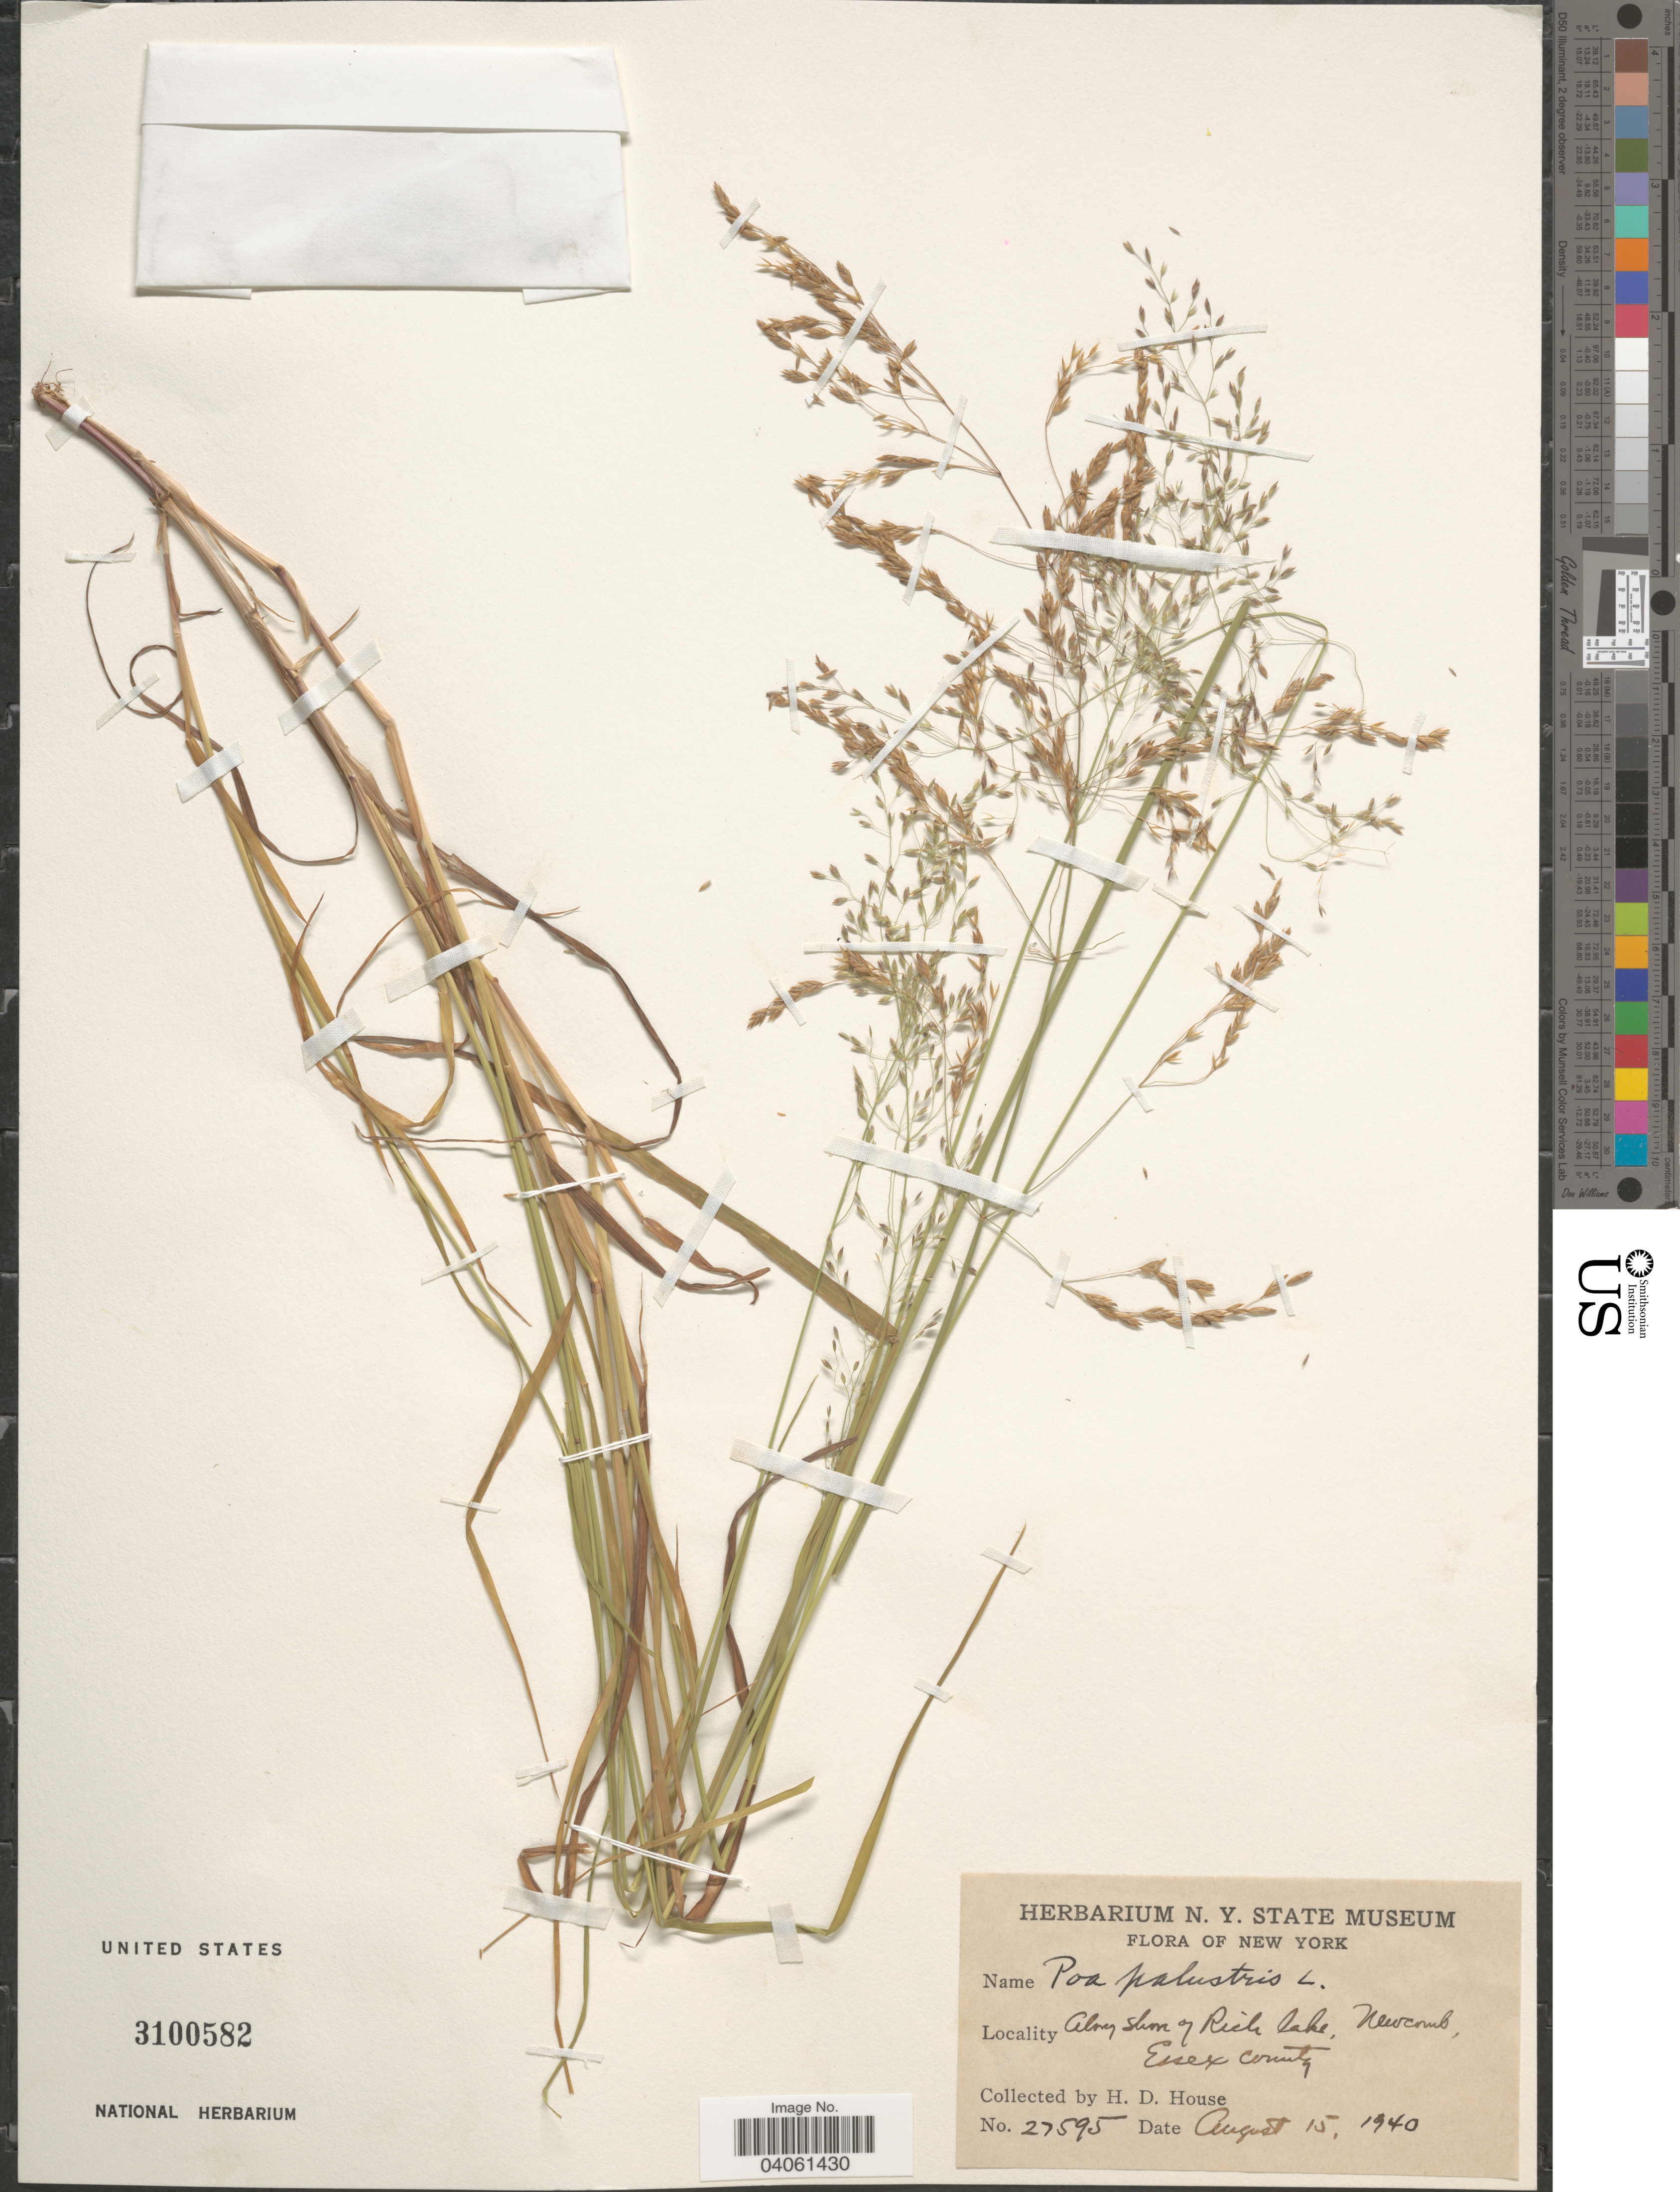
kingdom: Plantae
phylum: Tracheophyta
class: Liliopsida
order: Poales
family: Poaceae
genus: Poa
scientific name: Poa palustris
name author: L.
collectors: H. D. House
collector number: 27595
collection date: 1940-08-15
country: United States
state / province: New York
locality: Along shore of Rich Lake, Newcomb, Essex County.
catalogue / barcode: US 3100582